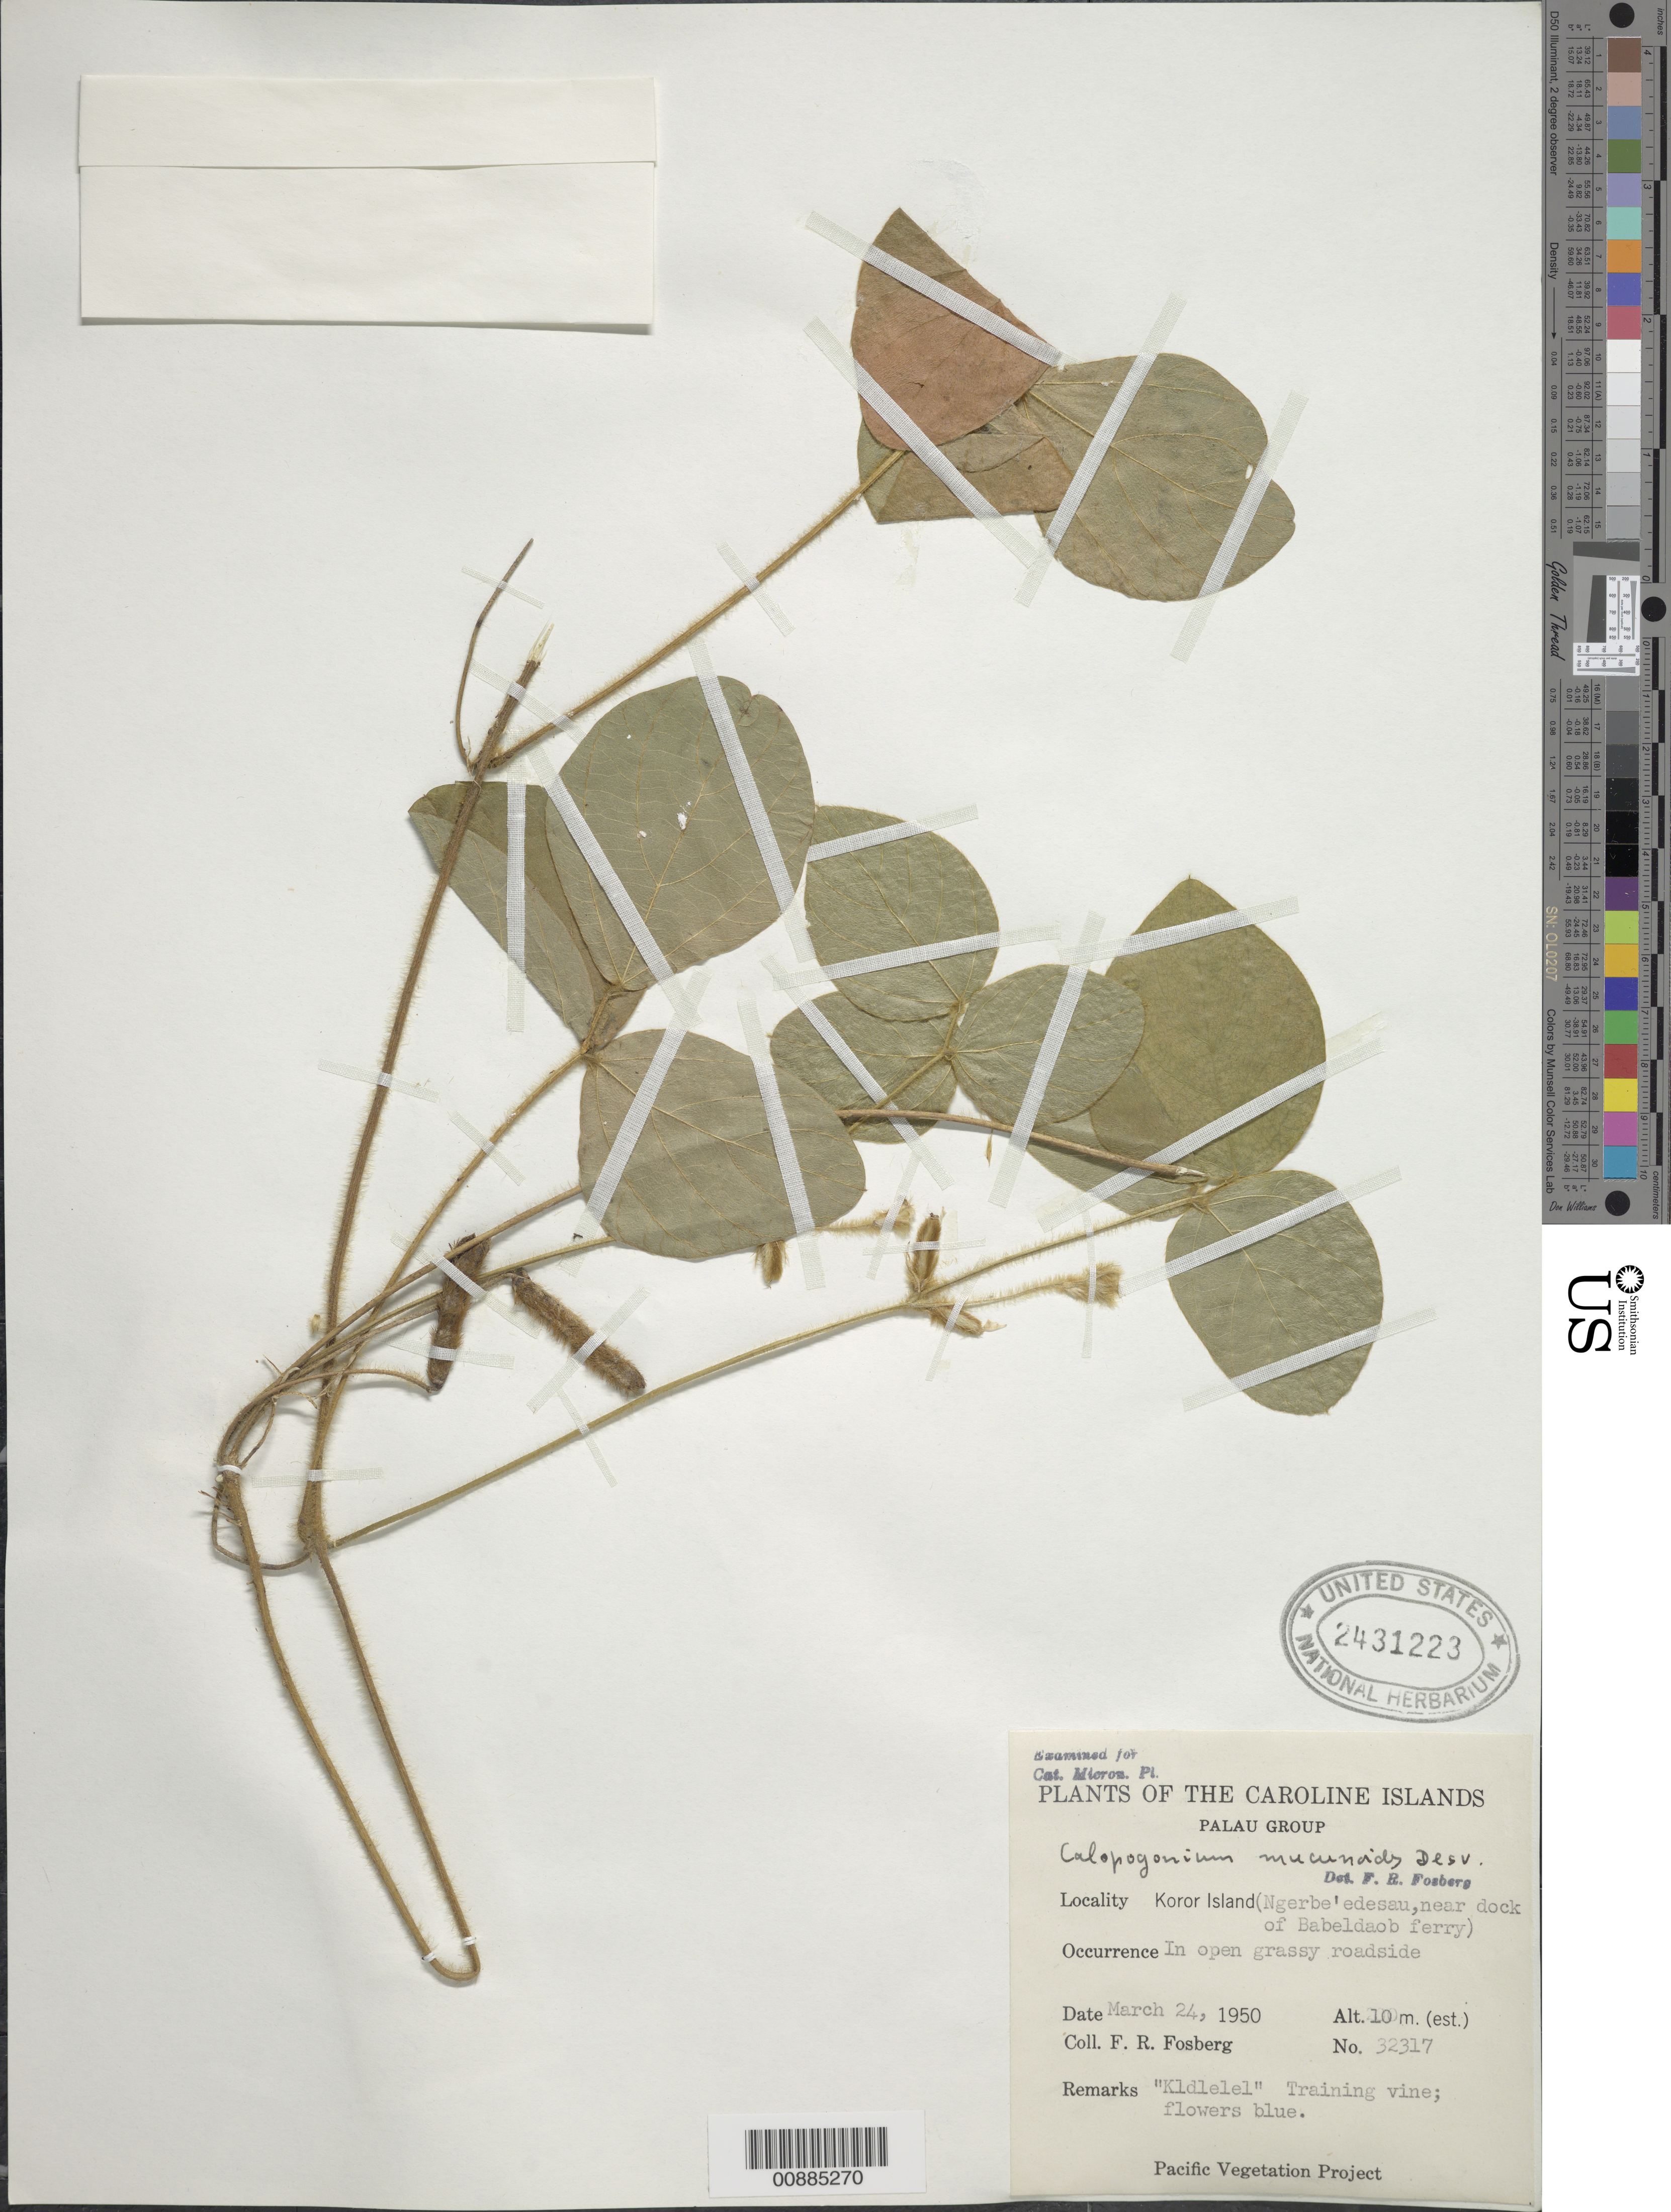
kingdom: Plantae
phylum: Tracheophyta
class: Magnoliopsida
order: Fabales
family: Fabaceae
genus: Calopogonium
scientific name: Calopogonium mucunoides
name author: Desv.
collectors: F. R. Fosberg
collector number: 32317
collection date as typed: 24 Mar 1950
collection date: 1950-03-24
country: Palau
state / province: Koror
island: Oreor (Koror)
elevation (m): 10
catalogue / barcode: US 2431223